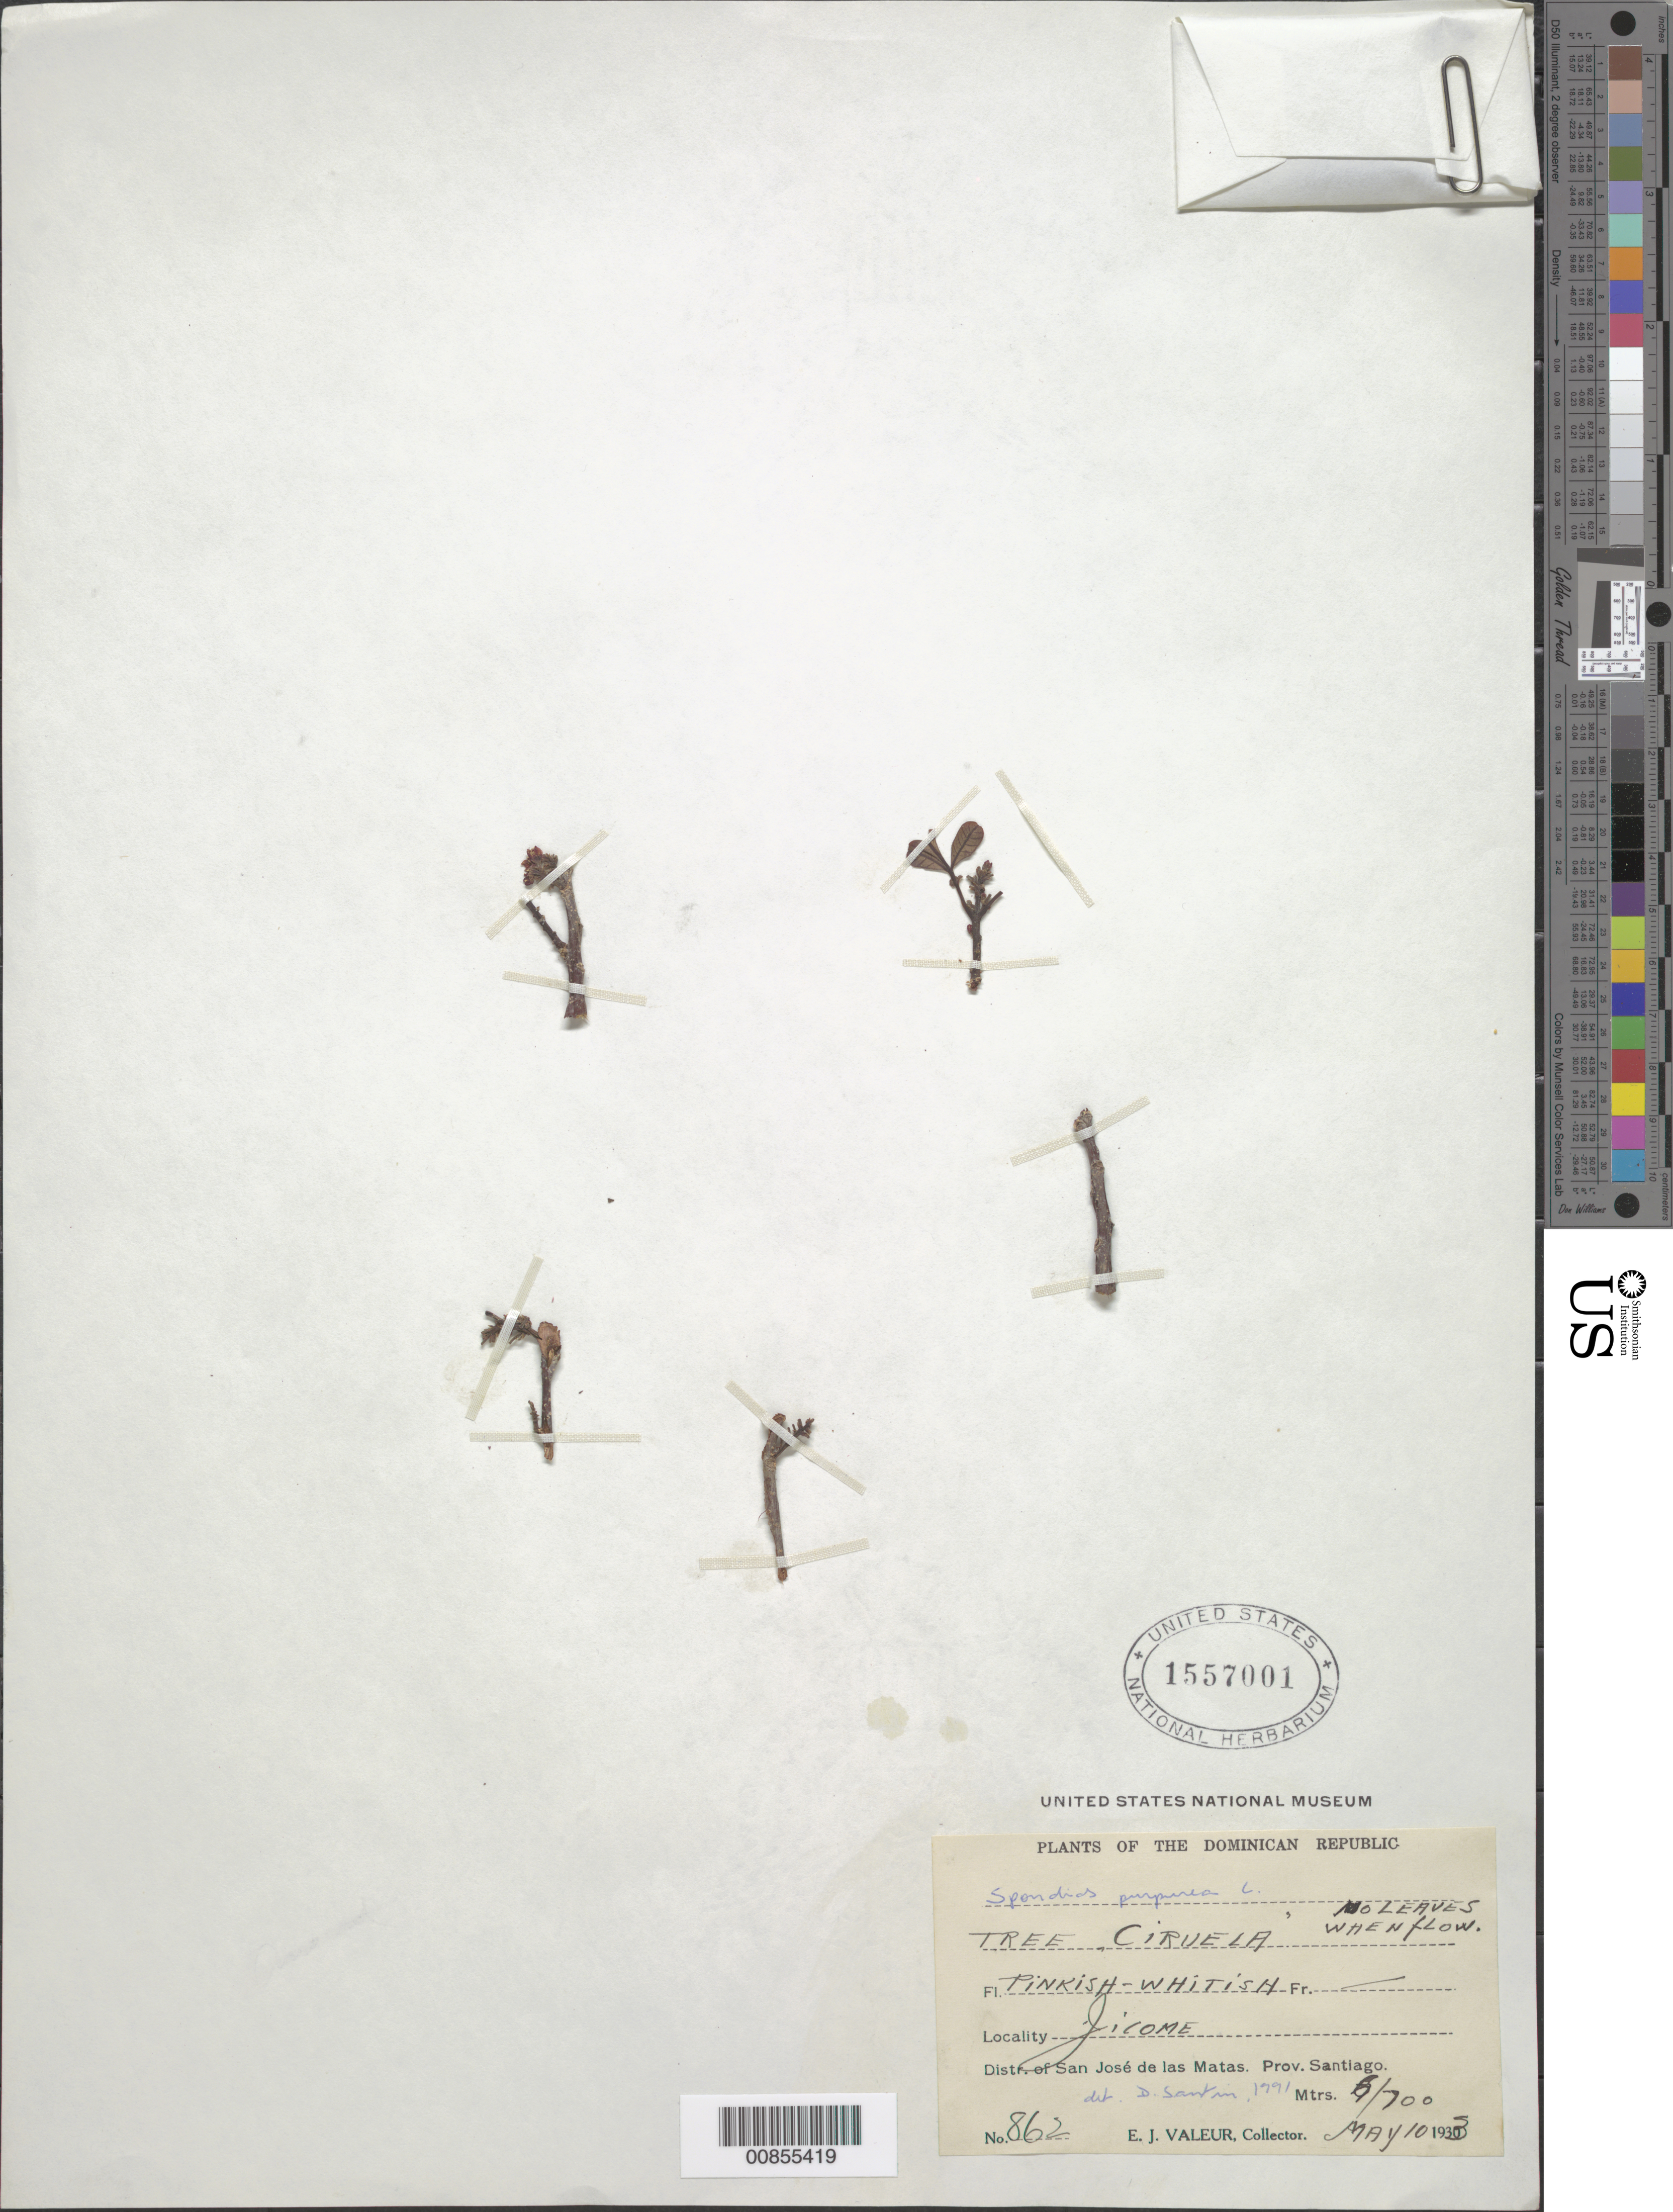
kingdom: Plantae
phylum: Tracheophyta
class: Magnoliopsida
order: Sapindales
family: Anacardiaceae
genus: Spondias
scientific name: Spondias purpurea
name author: L.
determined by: Mitchell, J. D.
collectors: E. Valeur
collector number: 862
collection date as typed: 10 May 1933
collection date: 1933-05-10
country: Dominican Republic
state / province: Santiago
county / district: San José de las Matas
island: Hispaniola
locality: Jicome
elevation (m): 600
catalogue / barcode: US 1557001